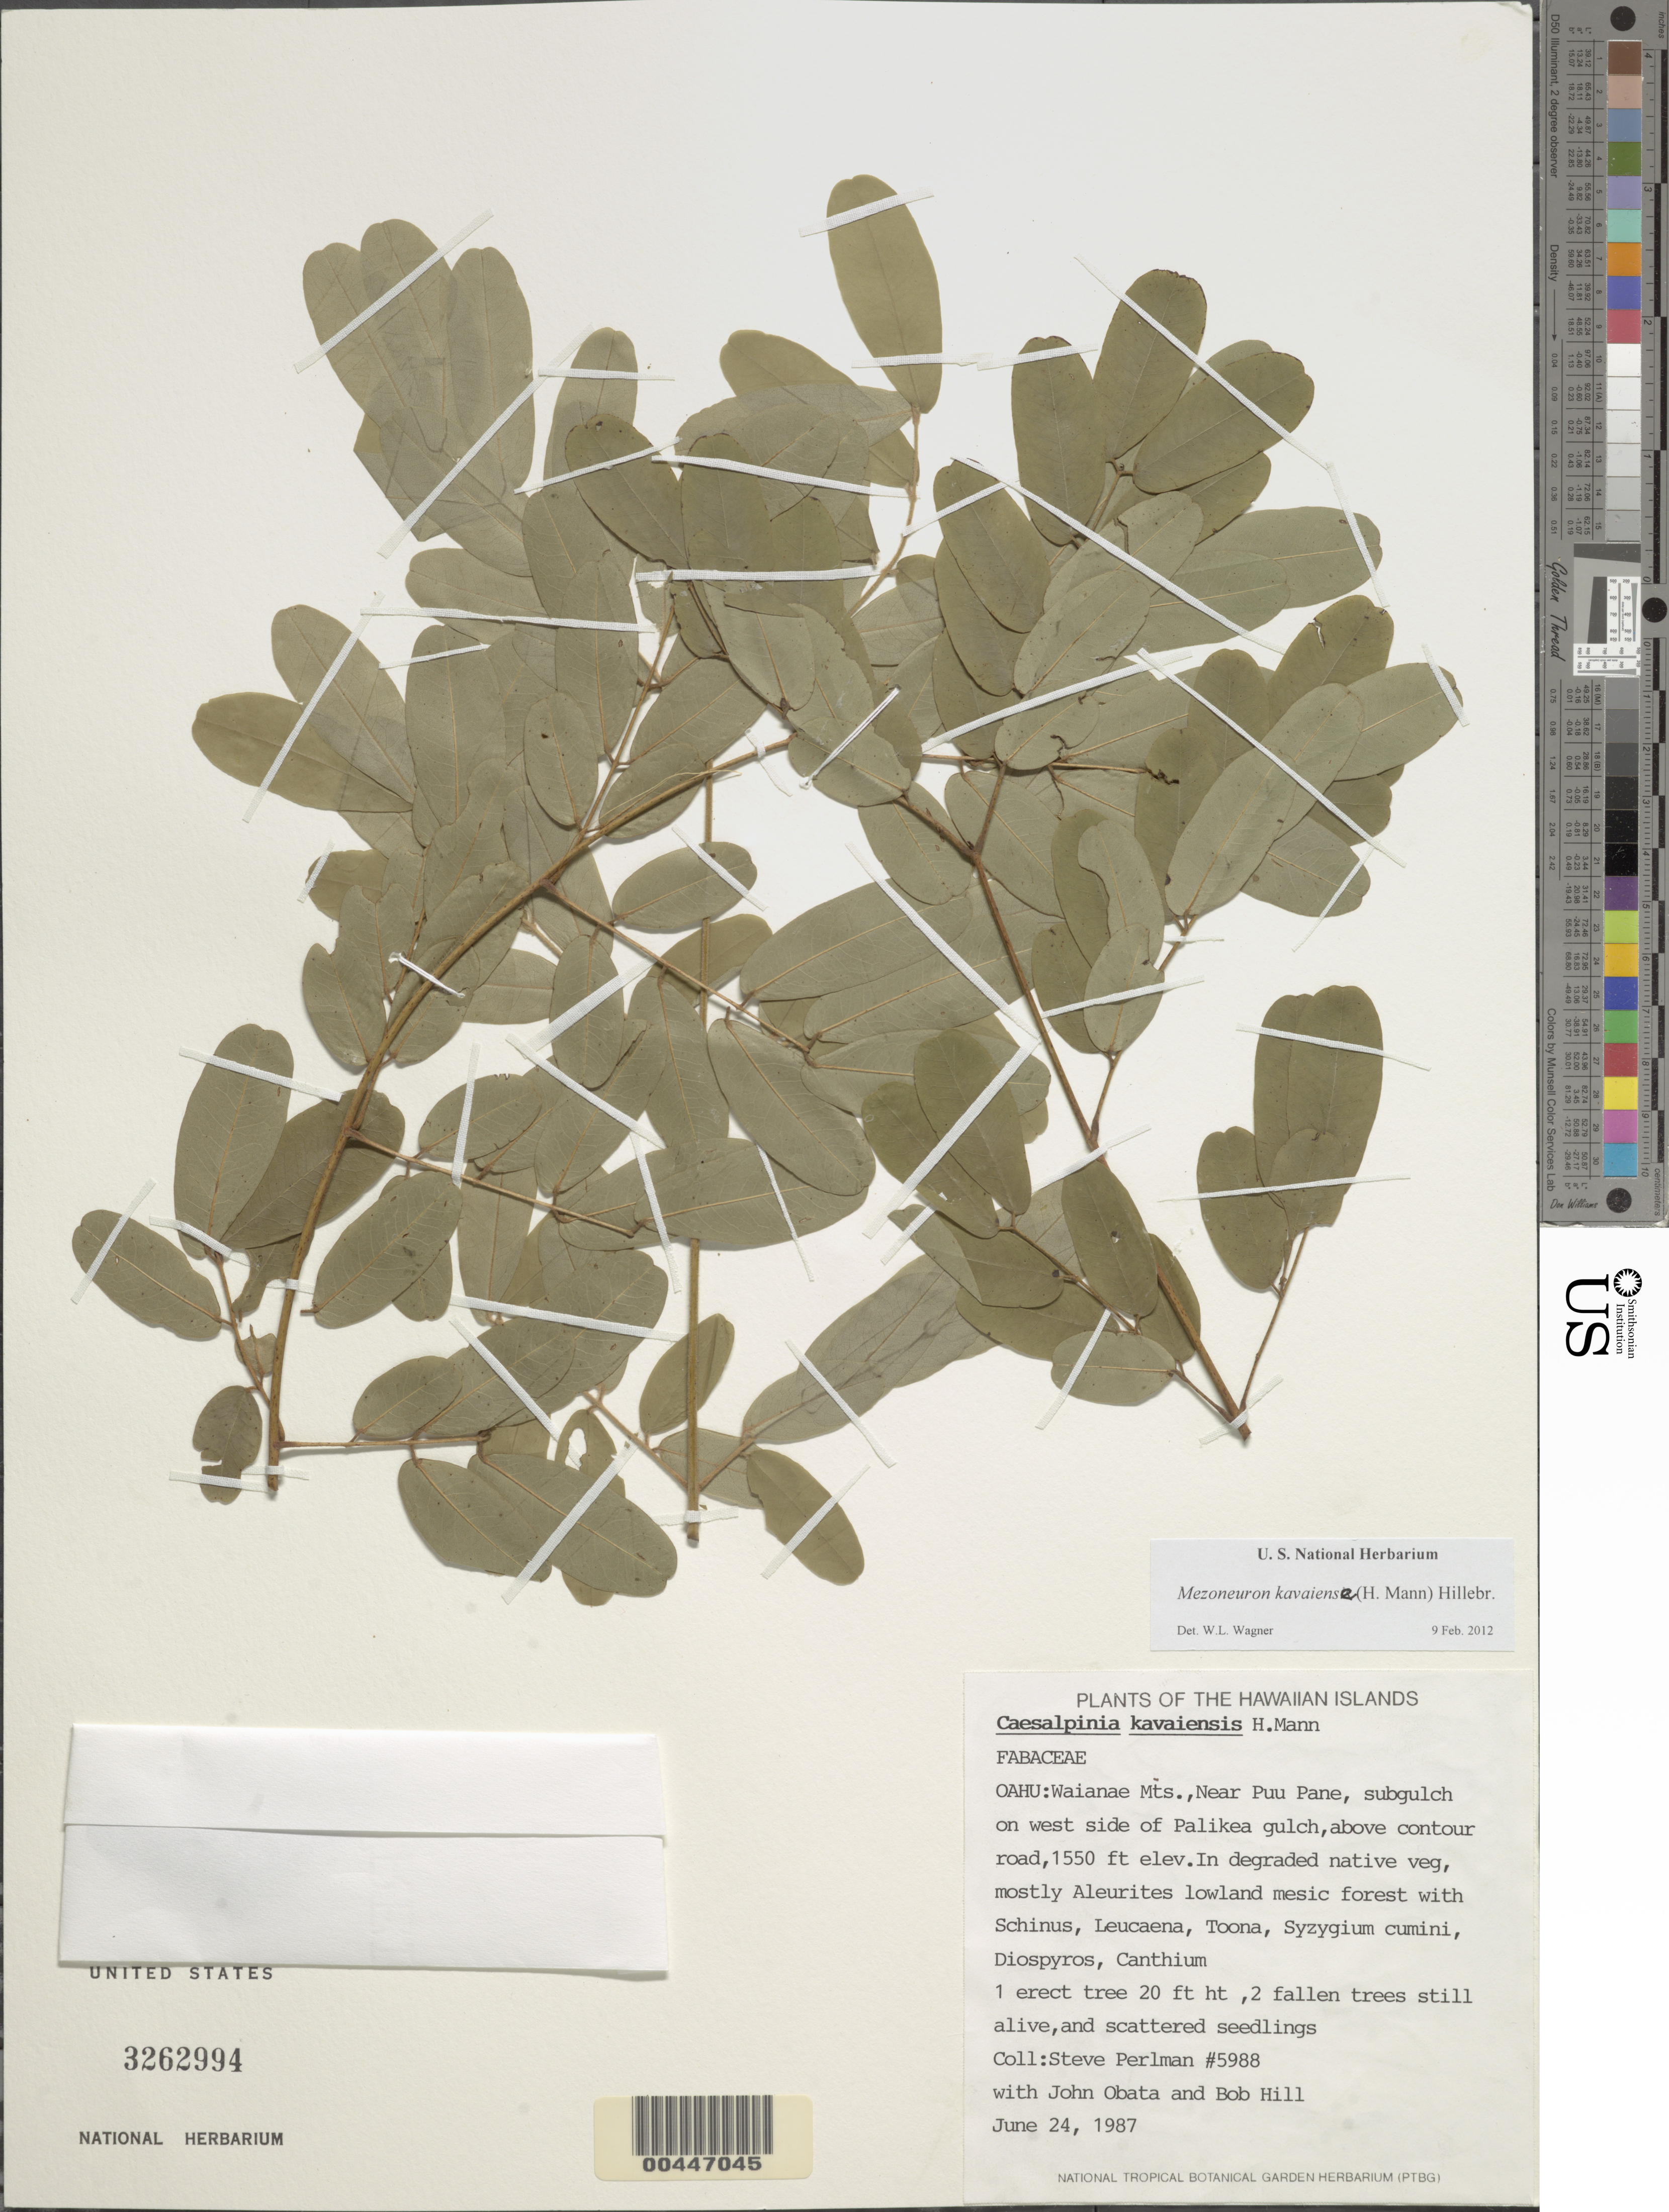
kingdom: Plantae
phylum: Tracheophyta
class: Magnoliopsida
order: Fabales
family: Fabaceae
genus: Mezoneuron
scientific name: Mezoneuron kavaiense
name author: (H. Mann) Hillebr.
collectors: S. P. Perlman, J. Obata & B. Hill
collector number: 5988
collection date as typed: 24 Jun 1987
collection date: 1987-06-24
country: United States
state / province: Hawaii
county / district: Honolulu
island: Oahu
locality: Waianae mts, near pu pane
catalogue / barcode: US 3262994